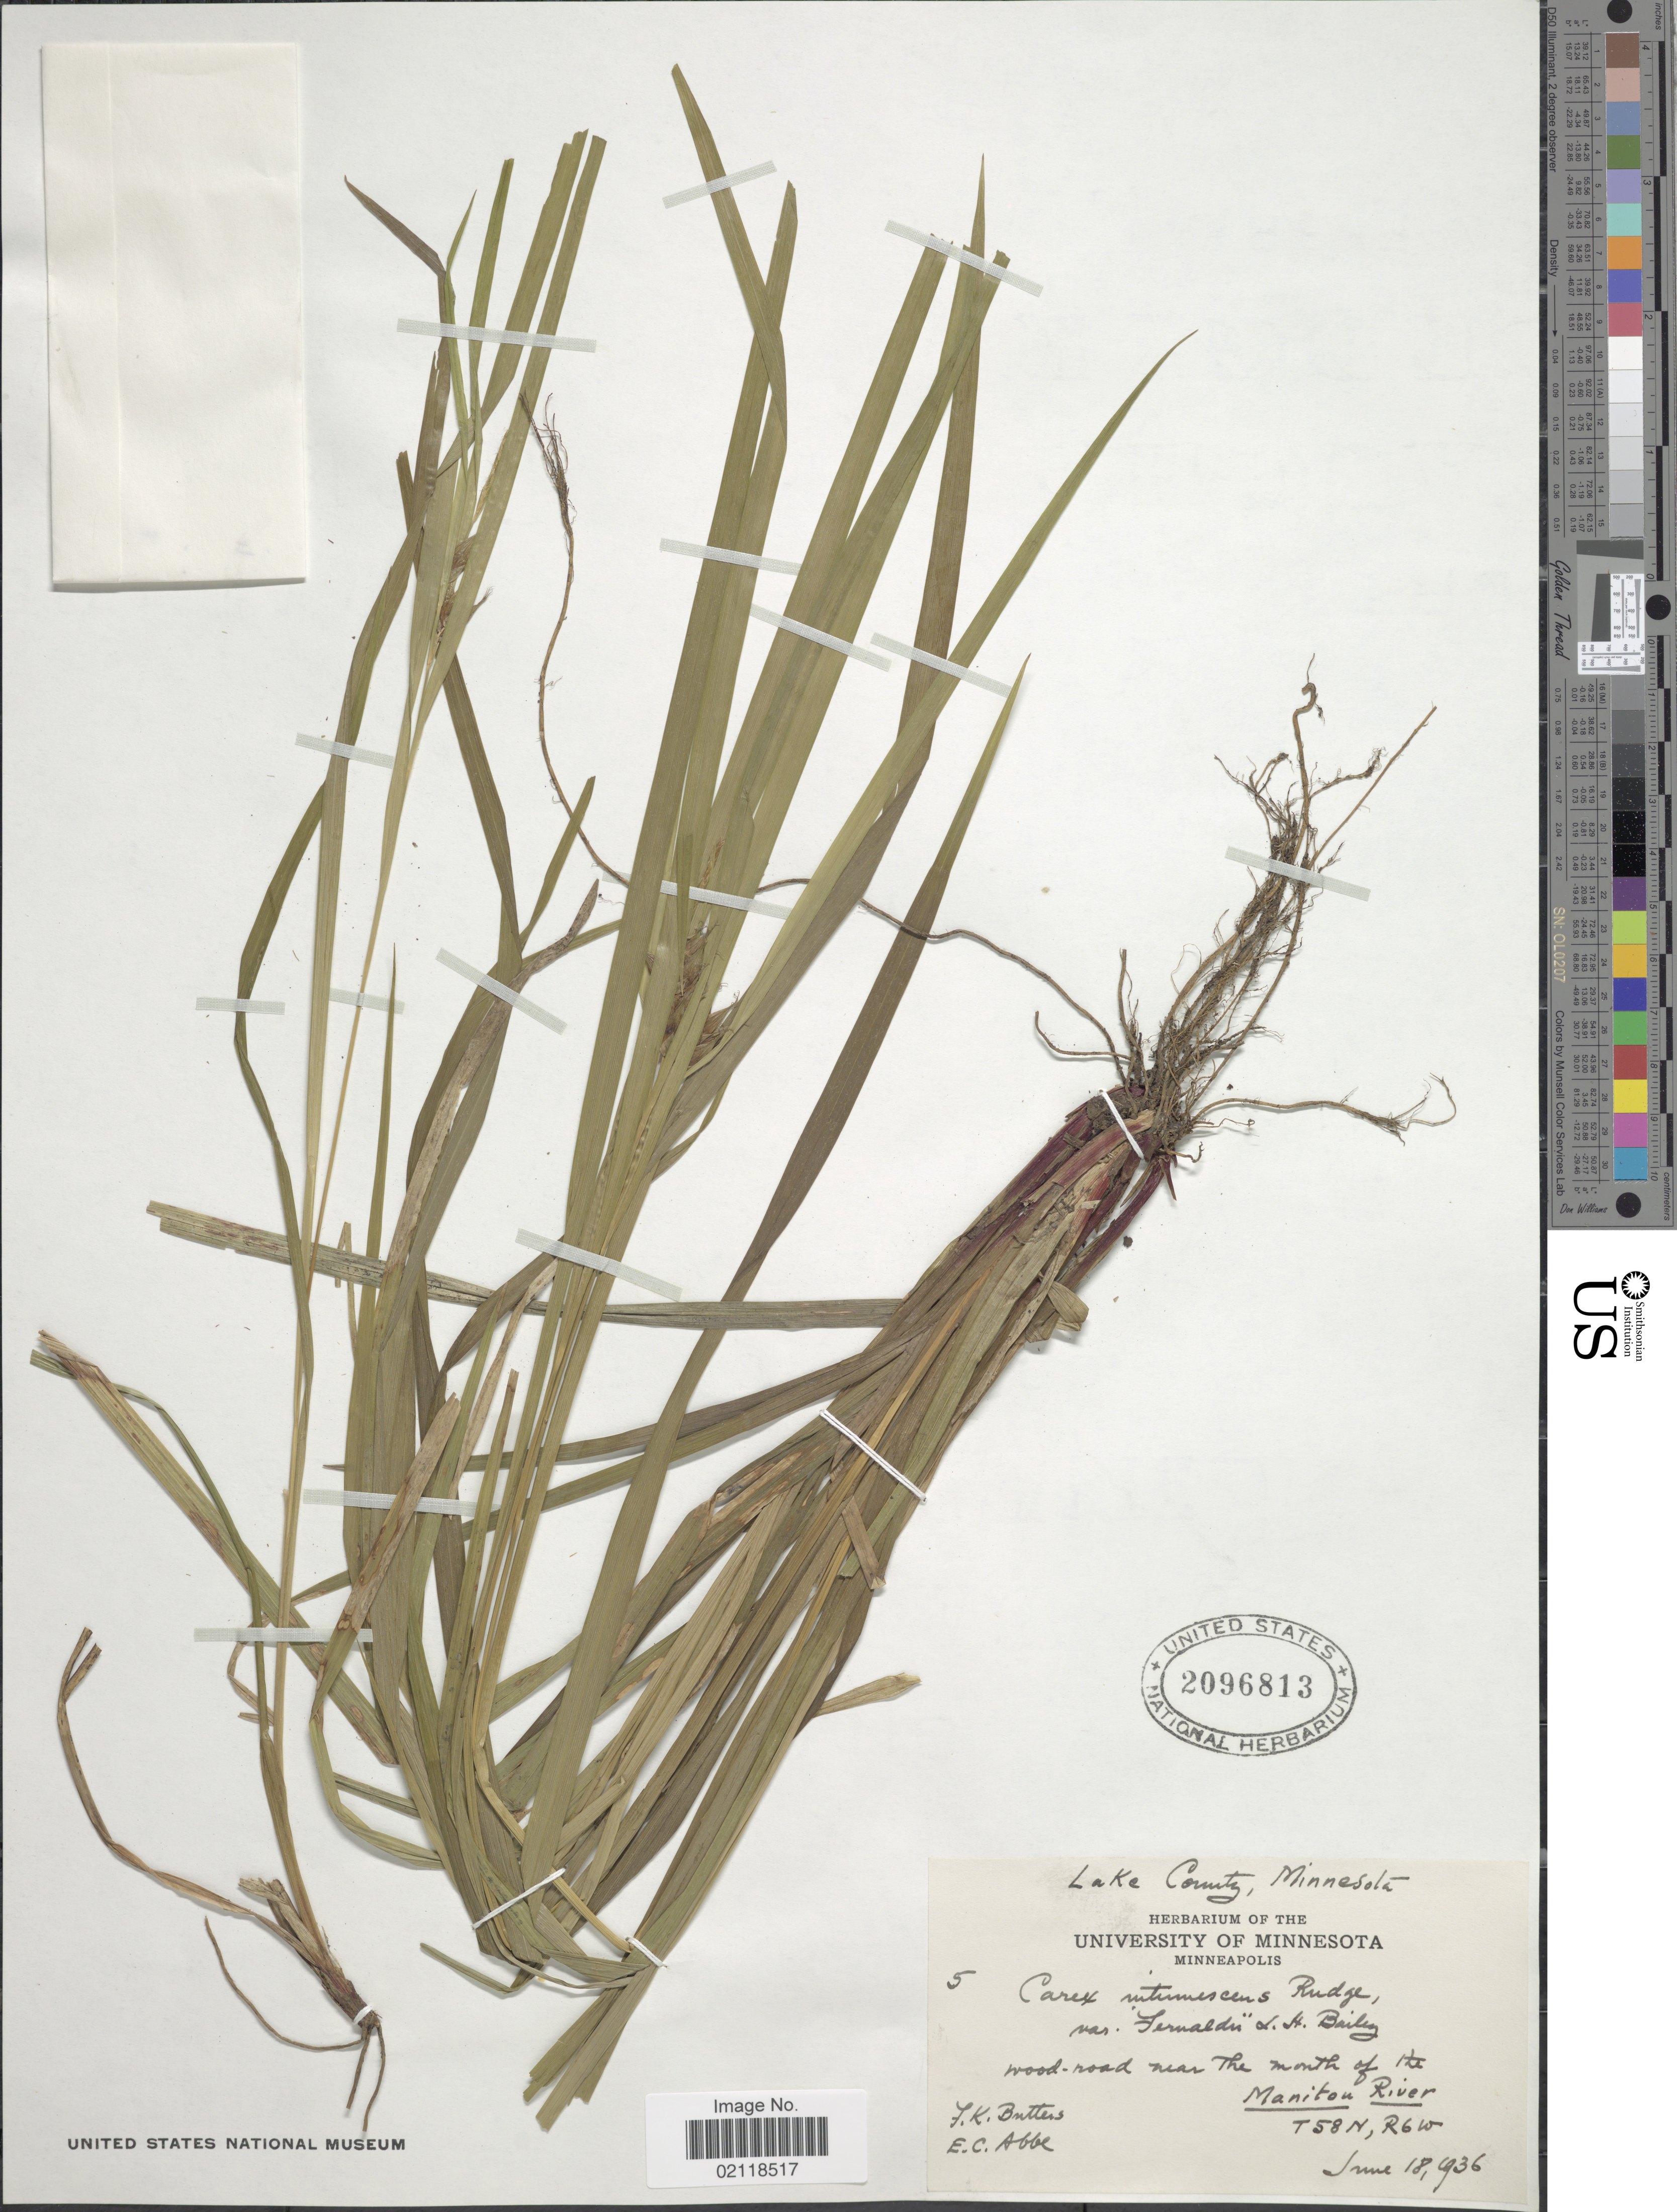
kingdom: Plantae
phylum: Tracheophyta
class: Liliopsida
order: Poales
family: Cyperaceae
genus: Carex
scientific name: Carex intumescens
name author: Rudge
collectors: F. K. Butters & E. C. Abbe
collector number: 5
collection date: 1936-06-18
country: United States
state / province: Minnesota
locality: Lake County wood-road near The mouth of the Manitou River, T58N, R6W.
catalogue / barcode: US 2096813